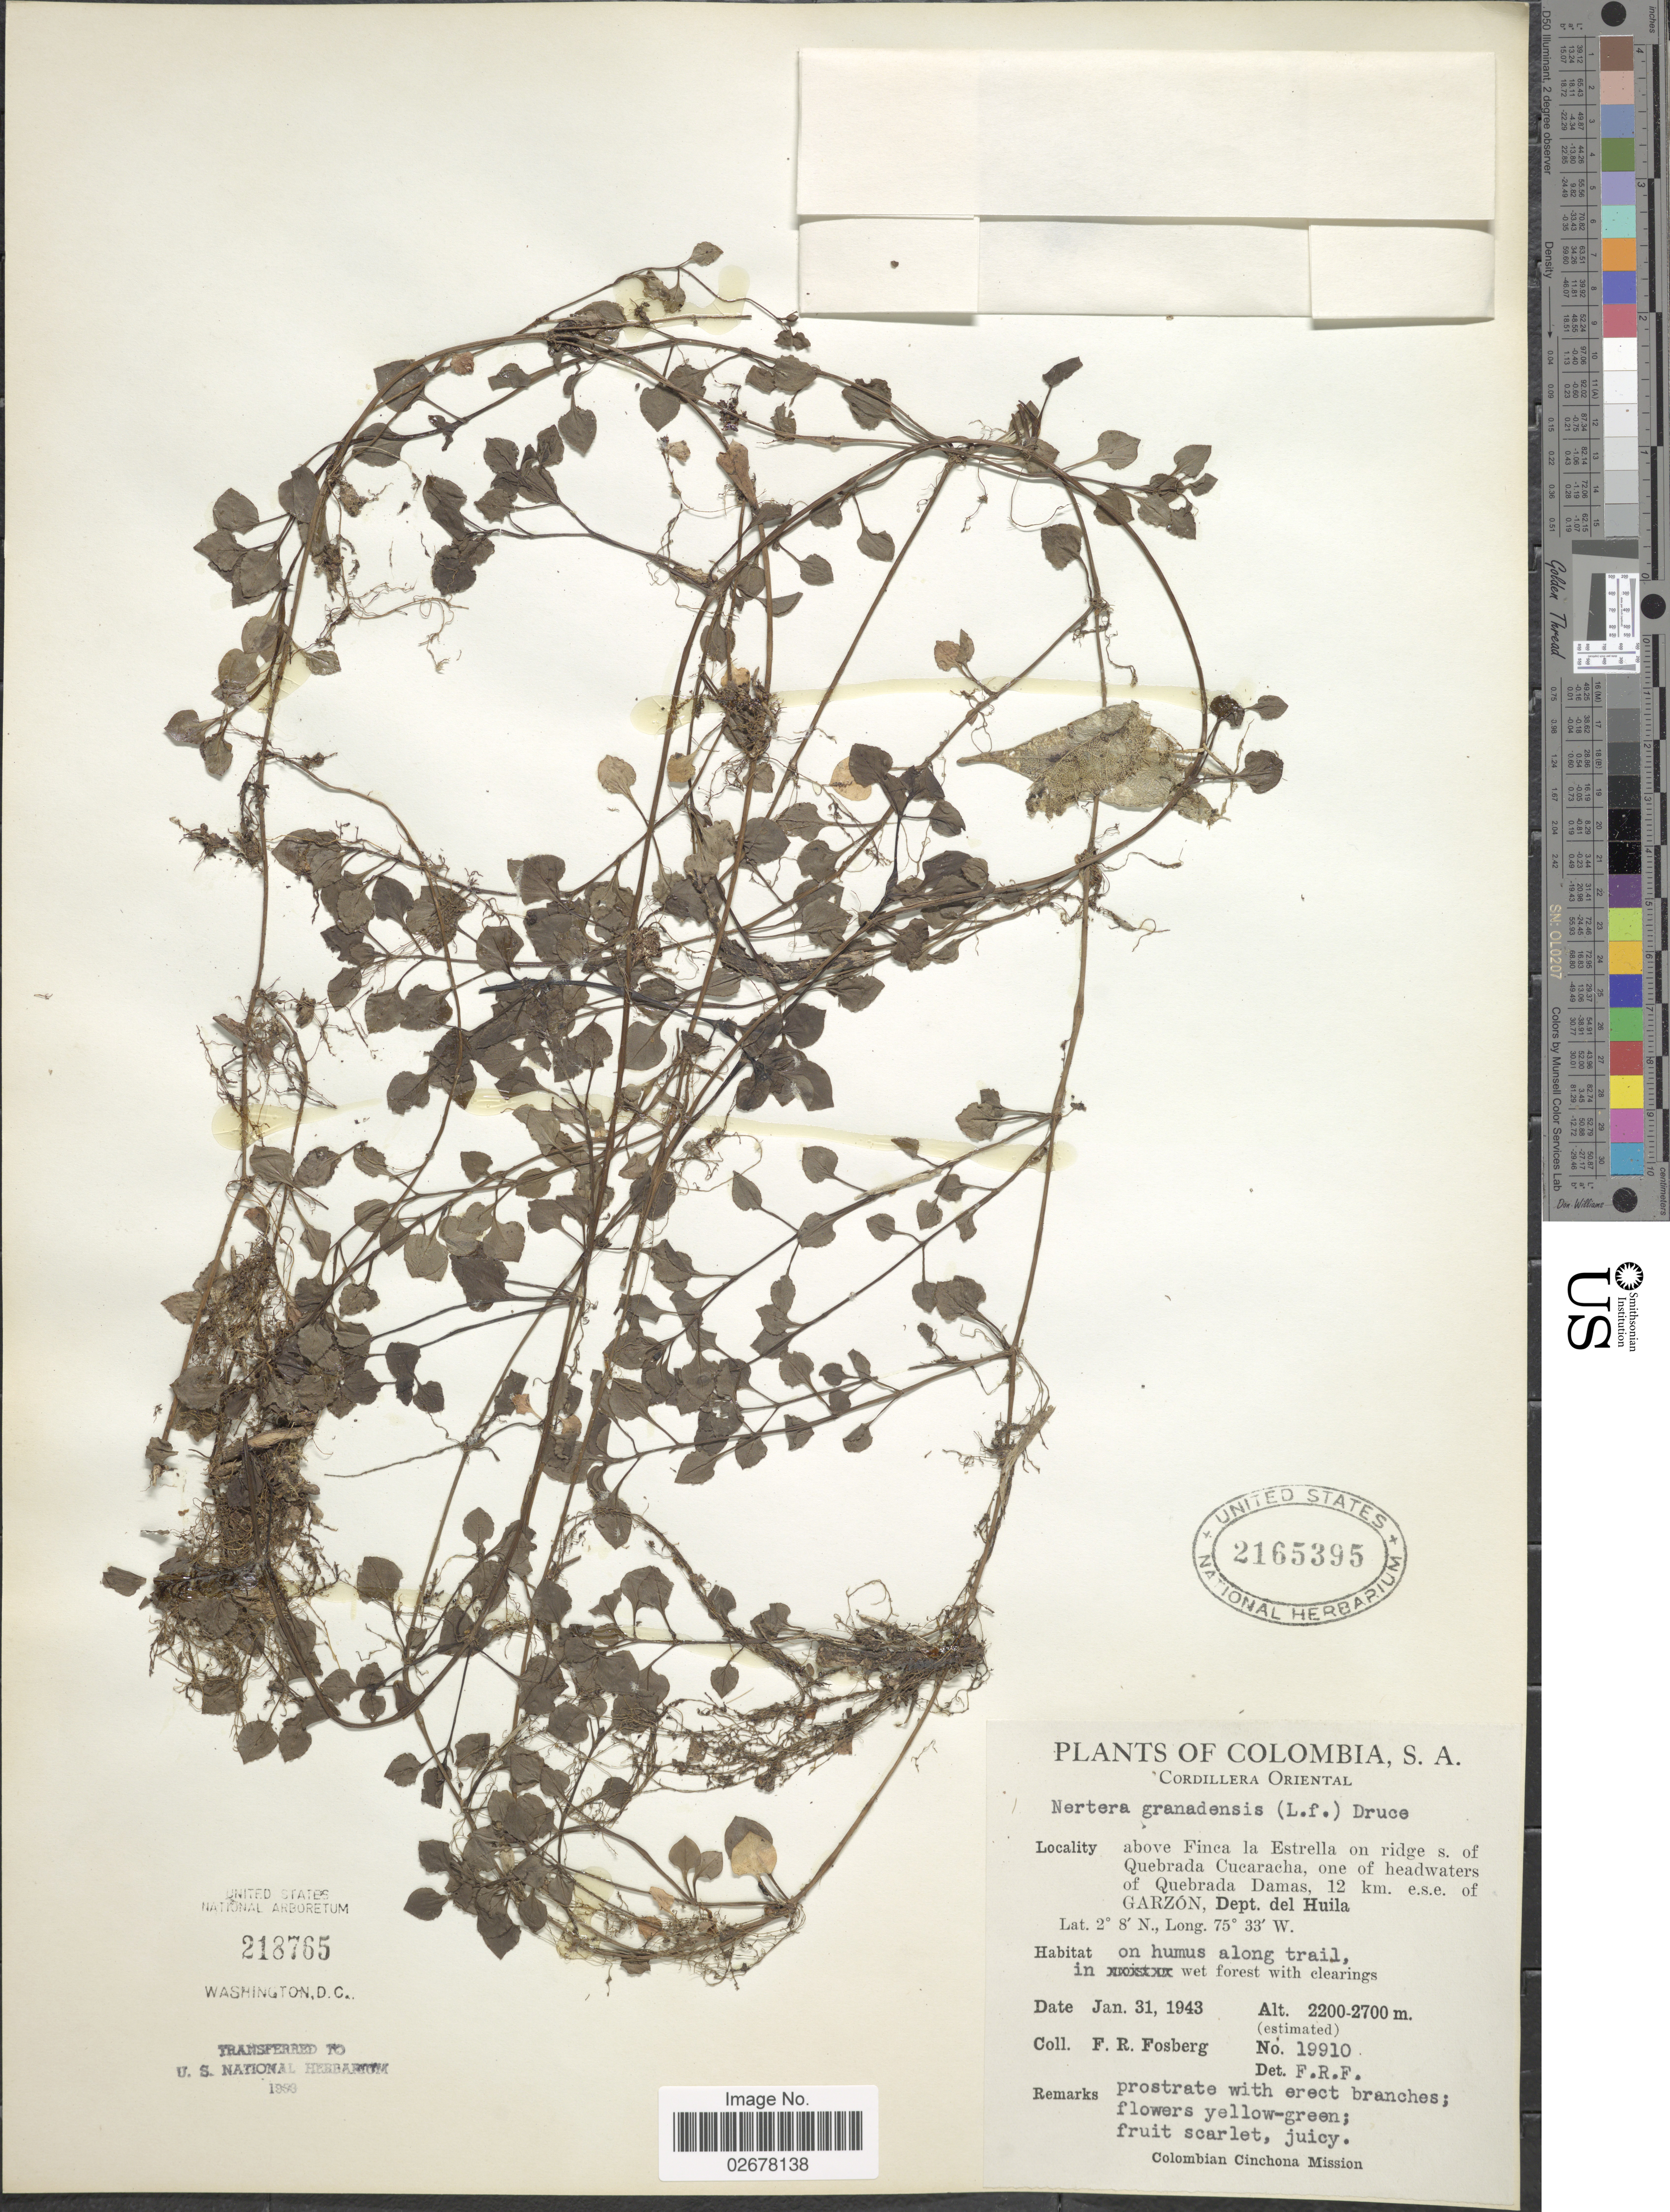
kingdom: Plantae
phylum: Tracheophyta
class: Magnoliopsida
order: Gentianales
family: Rubiaceae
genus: Nertera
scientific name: Nertera depressa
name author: Banks & Sol. ex Gaertn.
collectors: F. R. Fosberg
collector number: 19910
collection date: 1943-01-31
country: Colombia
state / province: Huila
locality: Cordillera Oriental, above Finca la Estrella on ridge s. of Quebrada Cucaracha, one of headwaters of Quebrada Damas, 12 km e.s.e of Garzón, Dept. del Huila, on humus along trail in wet forest with clearings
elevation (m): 2200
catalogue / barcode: US 2165395